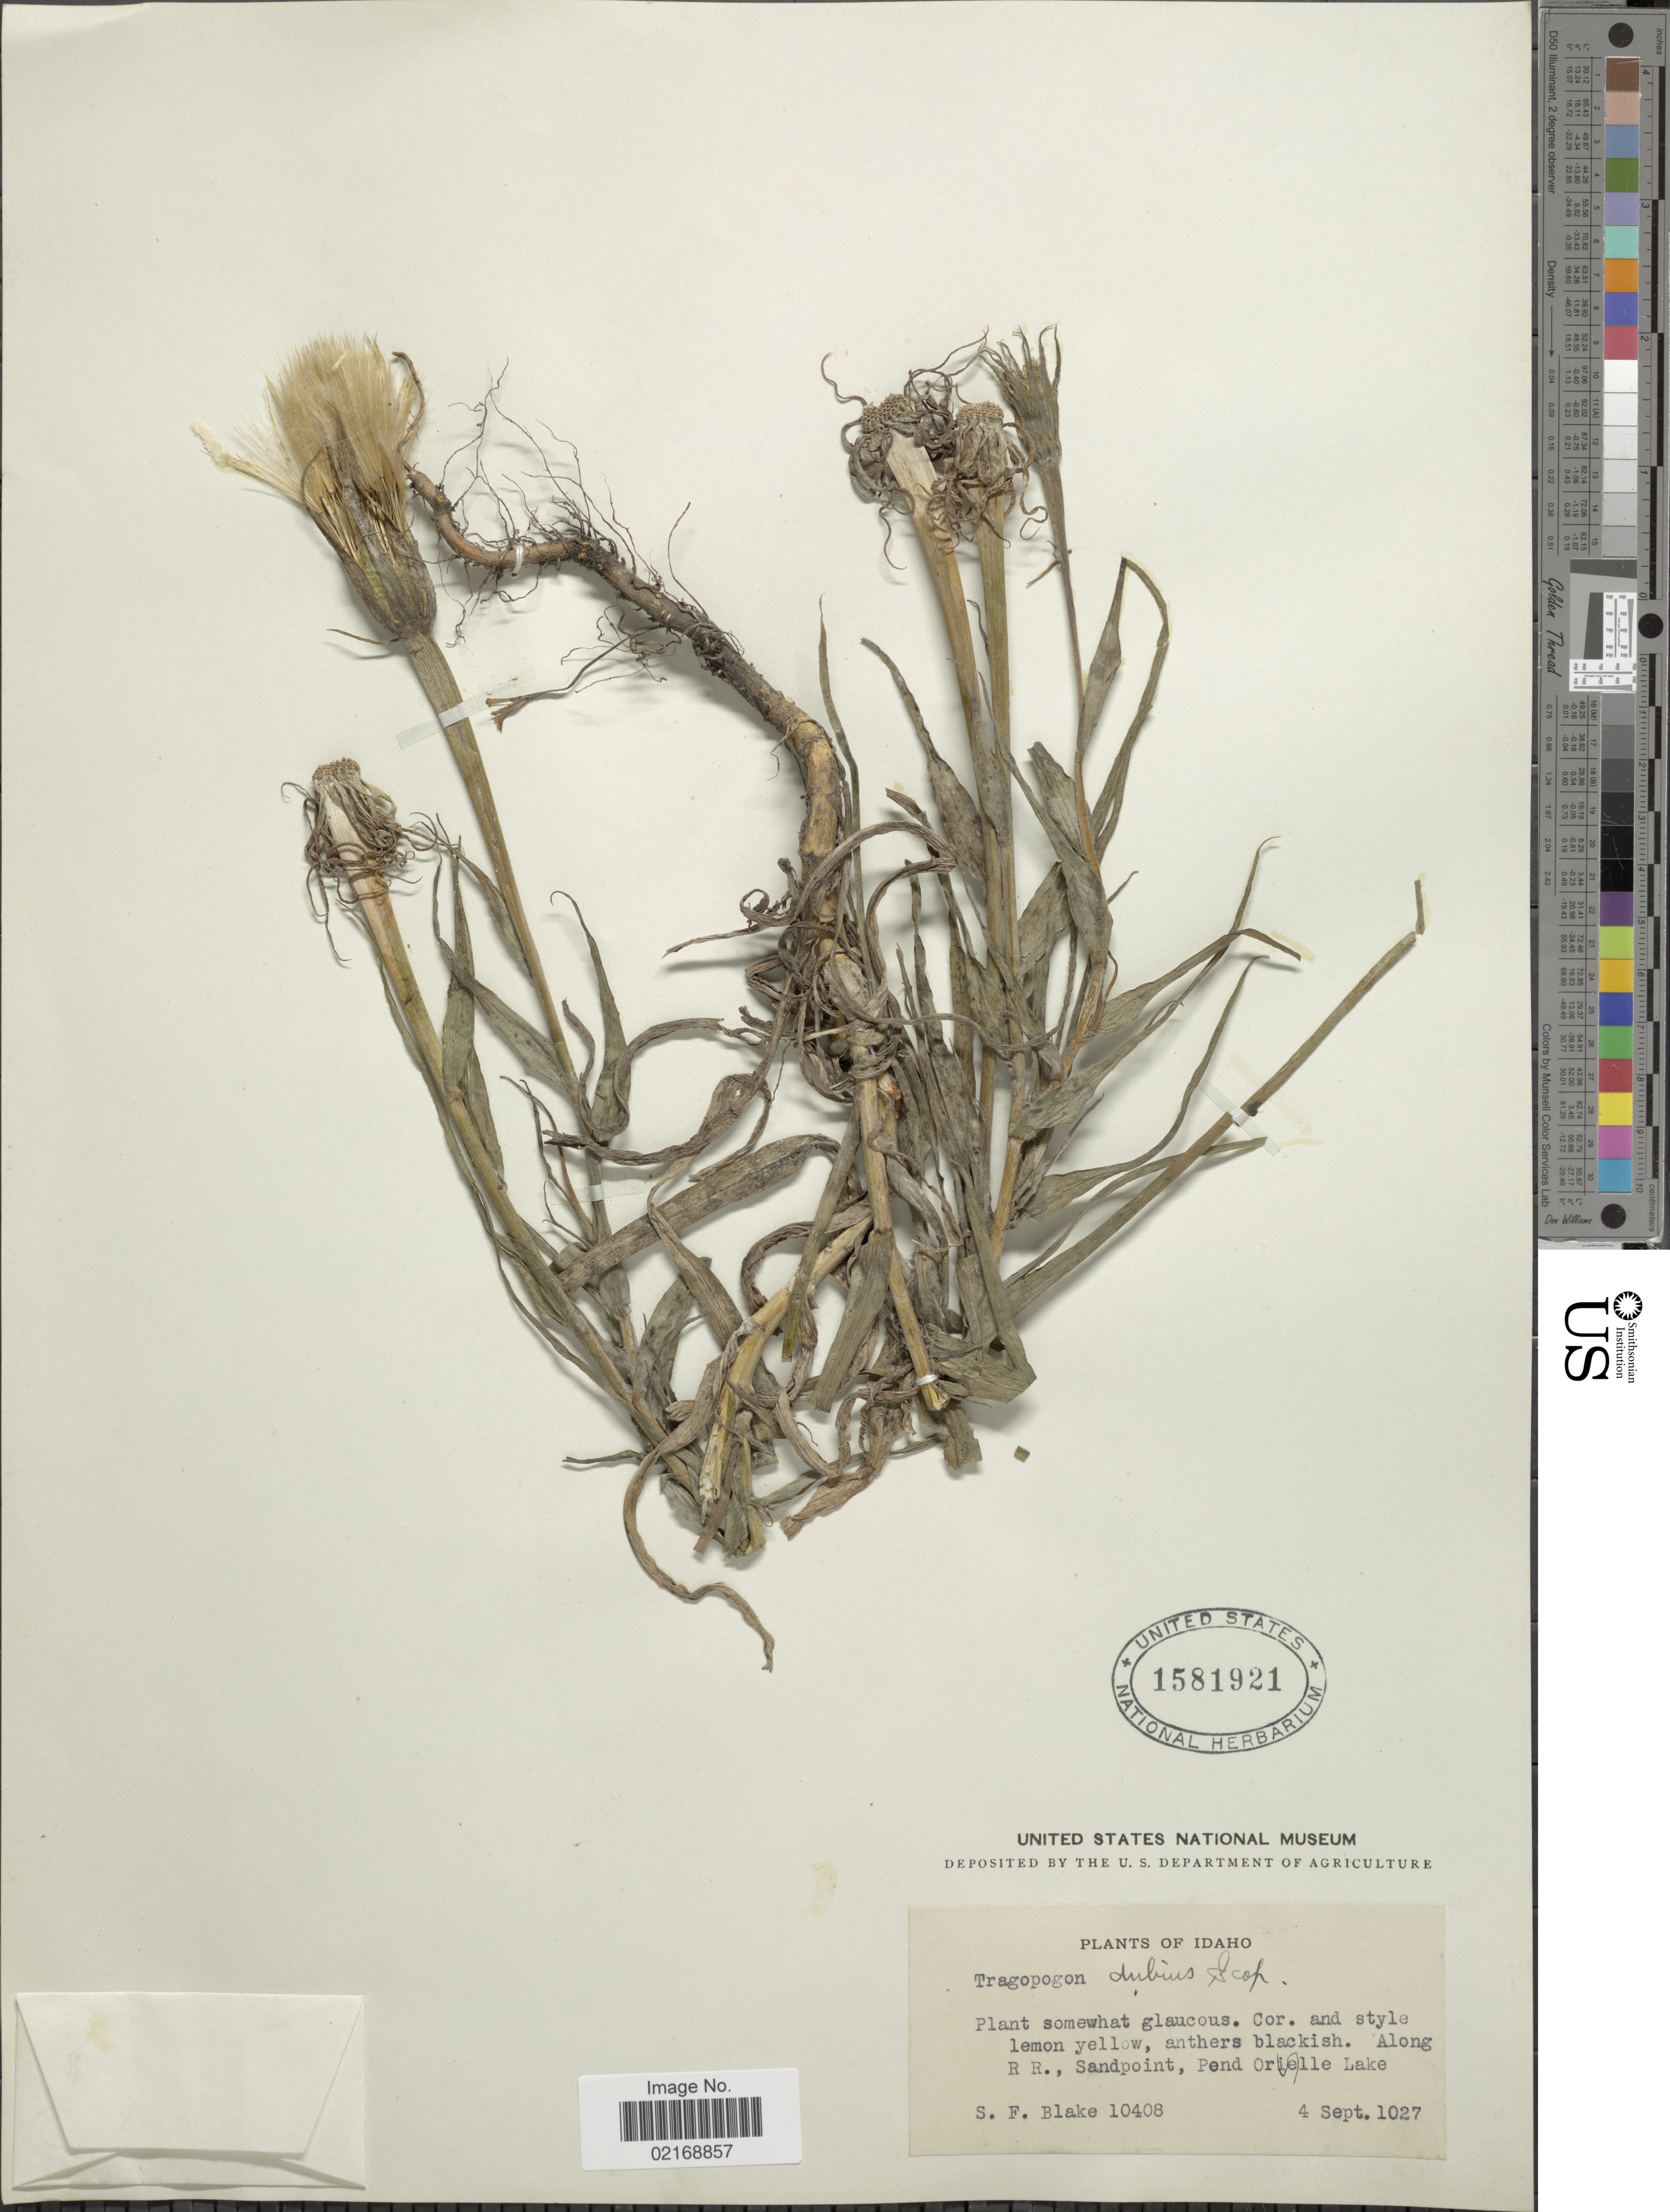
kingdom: Plantae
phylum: Tracheophyta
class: Magnoliopsida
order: Asterales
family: Asteraceae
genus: Tragopogon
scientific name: Tragopogon dubius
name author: Scop.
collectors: S. Blake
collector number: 10408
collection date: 1927-09-04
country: United States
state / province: Idaho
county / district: Bonner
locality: Along R R., Sandpoint, Pend Orielle Lake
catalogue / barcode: US 1581921